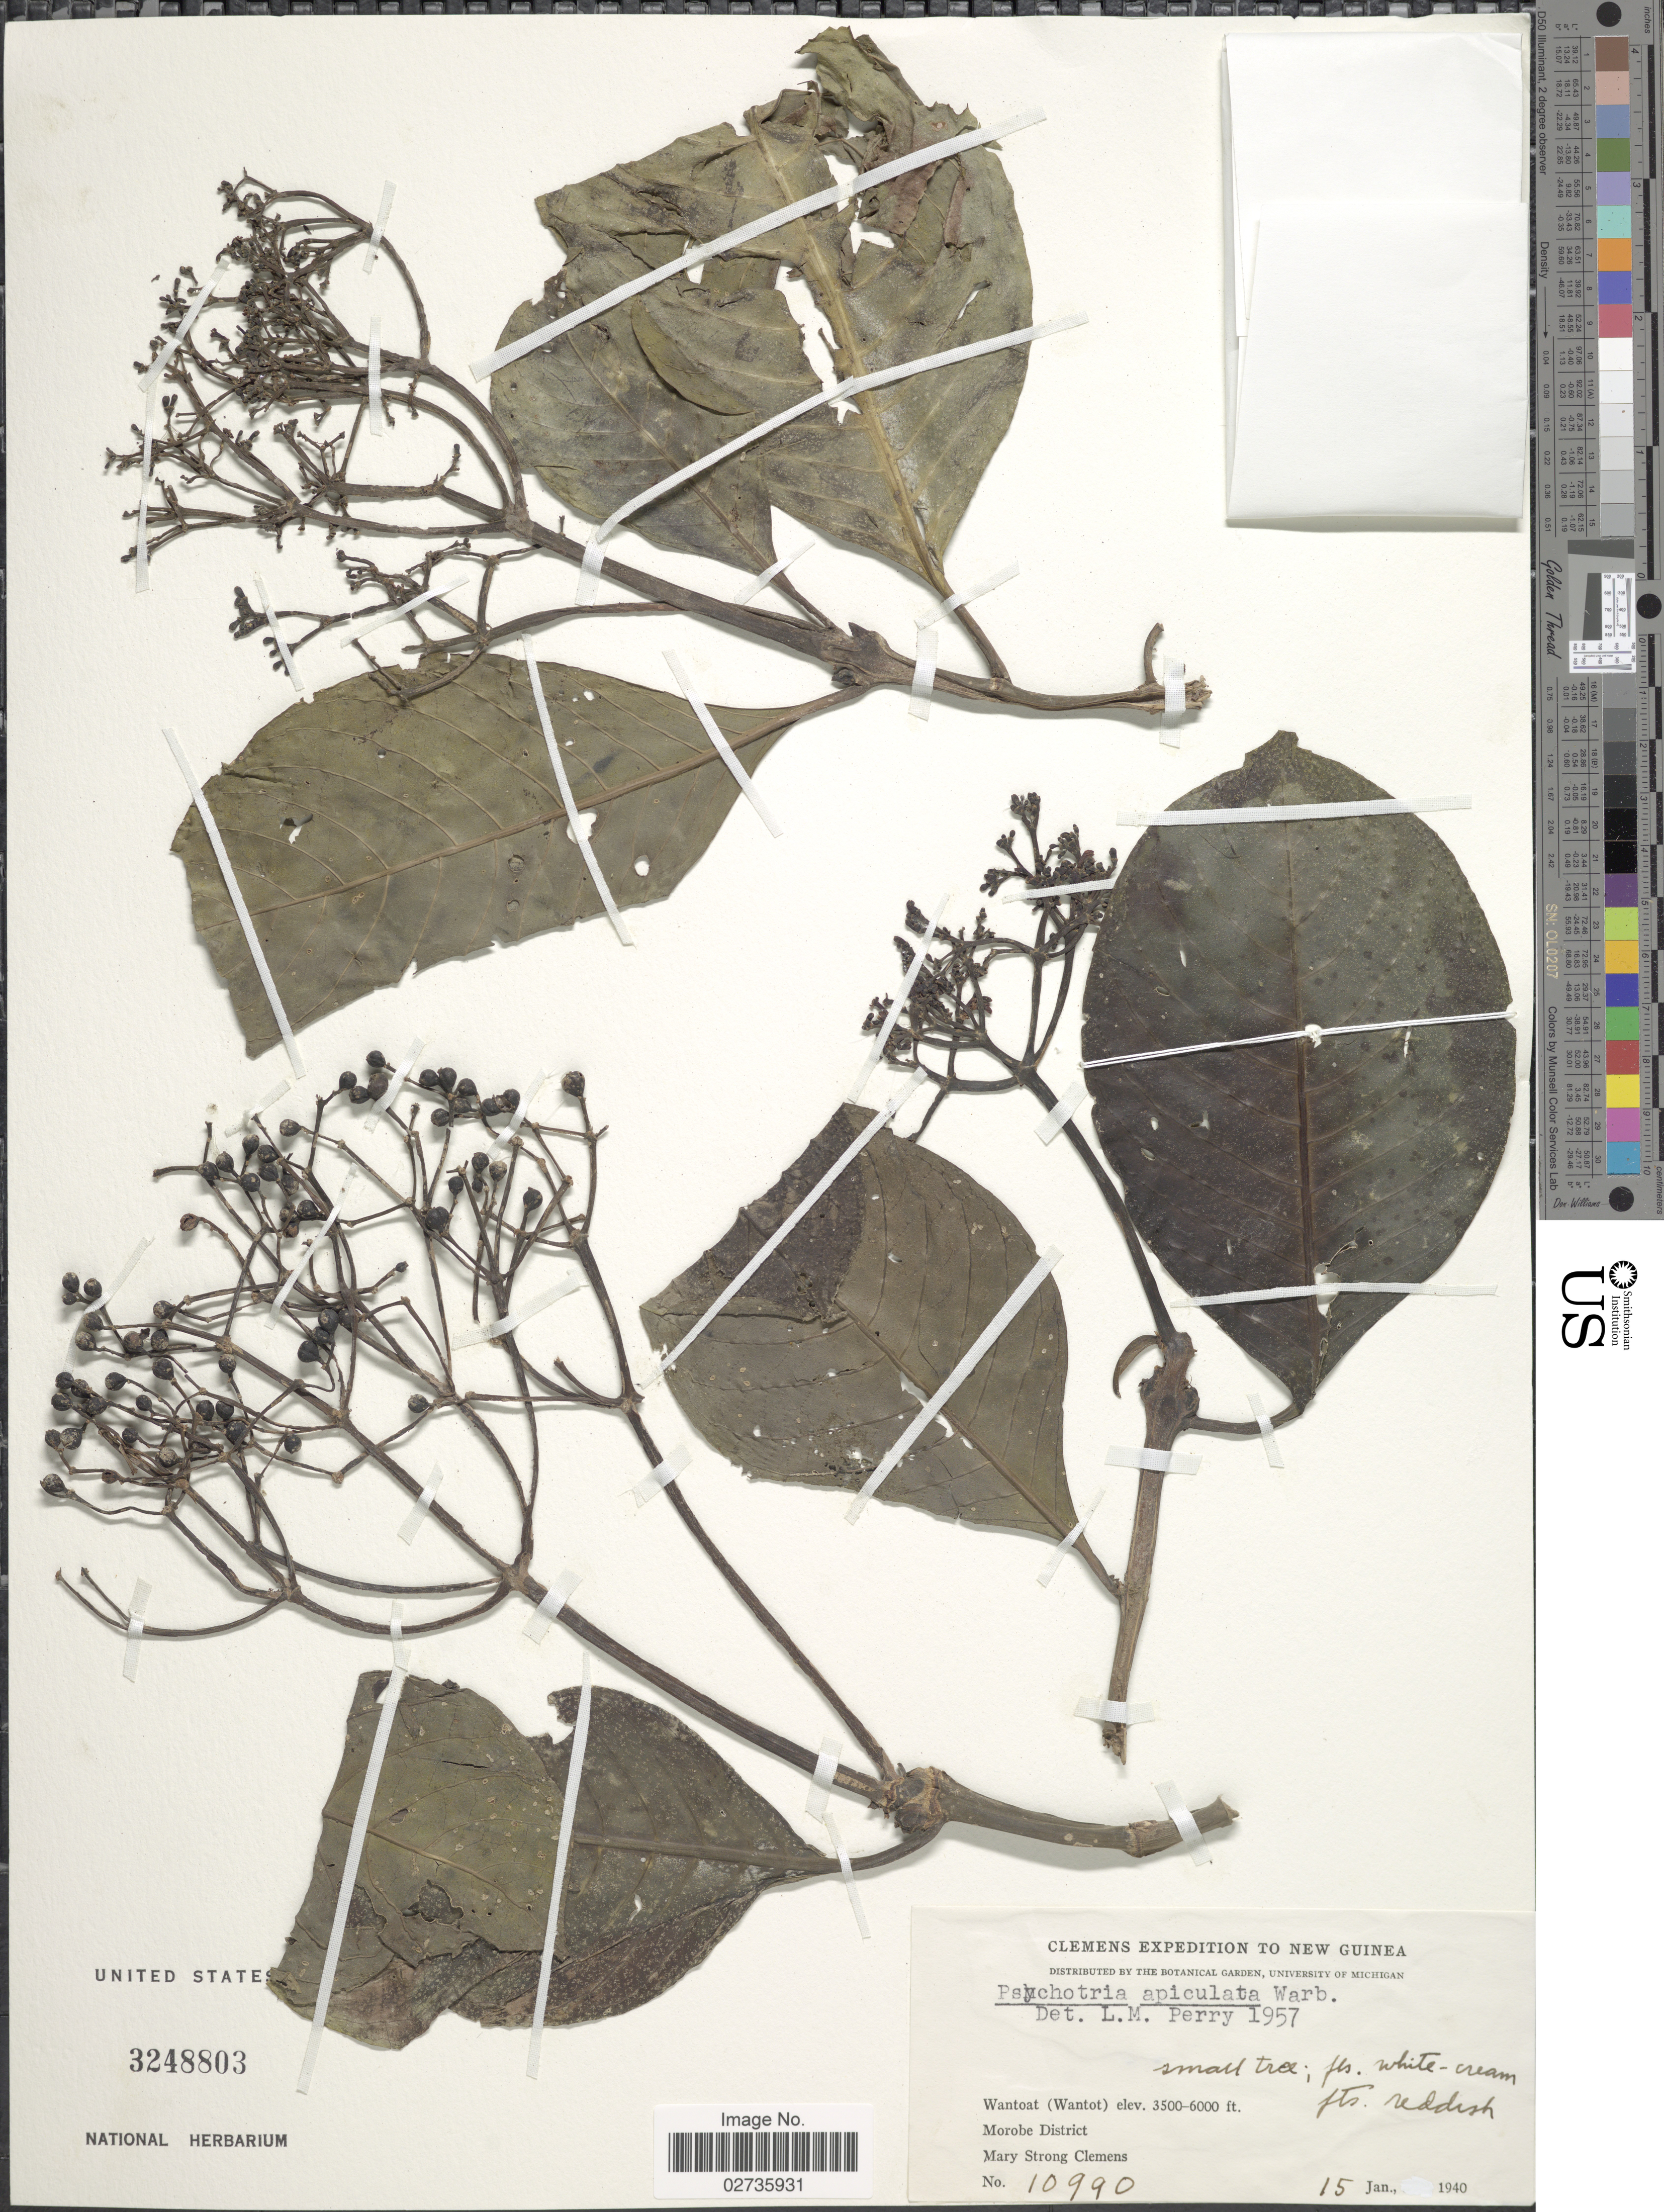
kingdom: Plantae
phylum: Tracheophyta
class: Magnoliopsida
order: Gentianales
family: Rubiaceae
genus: Psychotria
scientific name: Psychotria apiculata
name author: Müll. Arg.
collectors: M. S. Clemens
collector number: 10990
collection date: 1940-01-15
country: Papua New Guinea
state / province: Morobe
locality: New Guinea, Wantoat (Wantot), Morobe District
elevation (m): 1067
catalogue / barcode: US 3248803